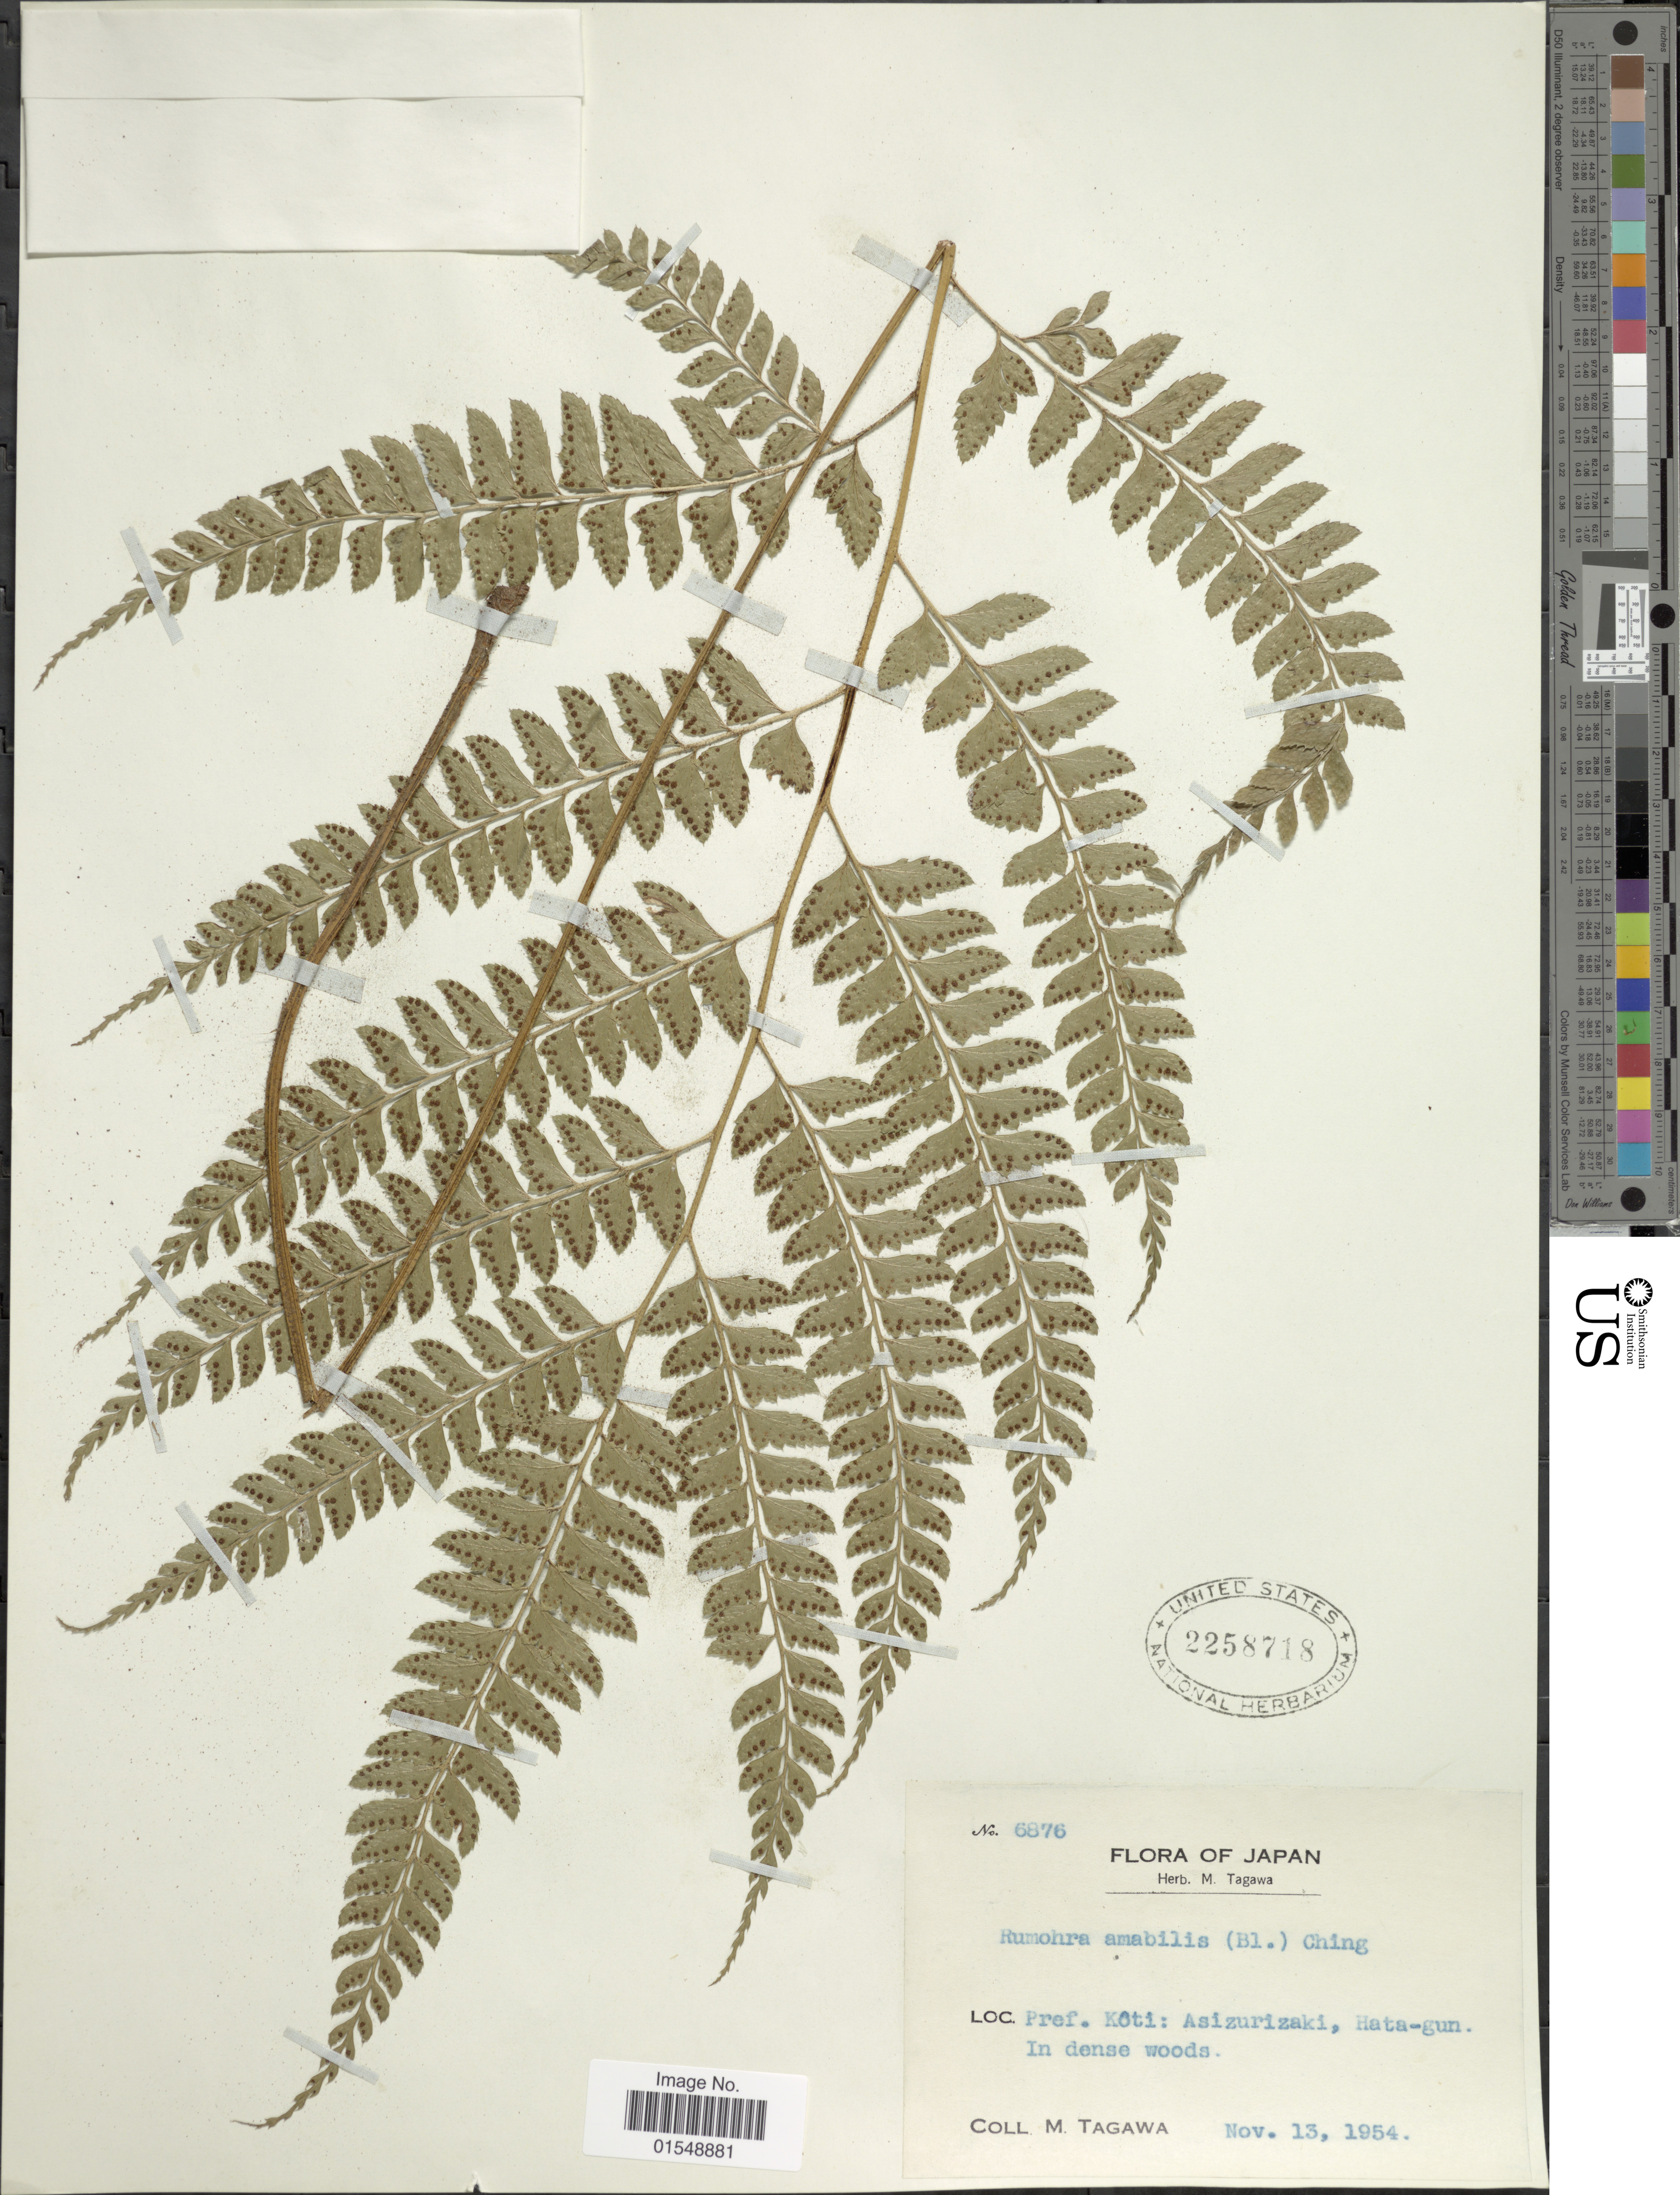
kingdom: Plantae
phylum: Tracheophyta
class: Polypodiopsida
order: Polypodiales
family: Dryopteridaceae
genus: Arachniodes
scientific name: Arachniodes amabilis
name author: (Blume) Tindale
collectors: M. Tagawa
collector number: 6876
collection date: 1954-11-13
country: Japan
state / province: Koti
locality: Asizurzaki, Hata- gun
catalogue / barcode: US 2258718